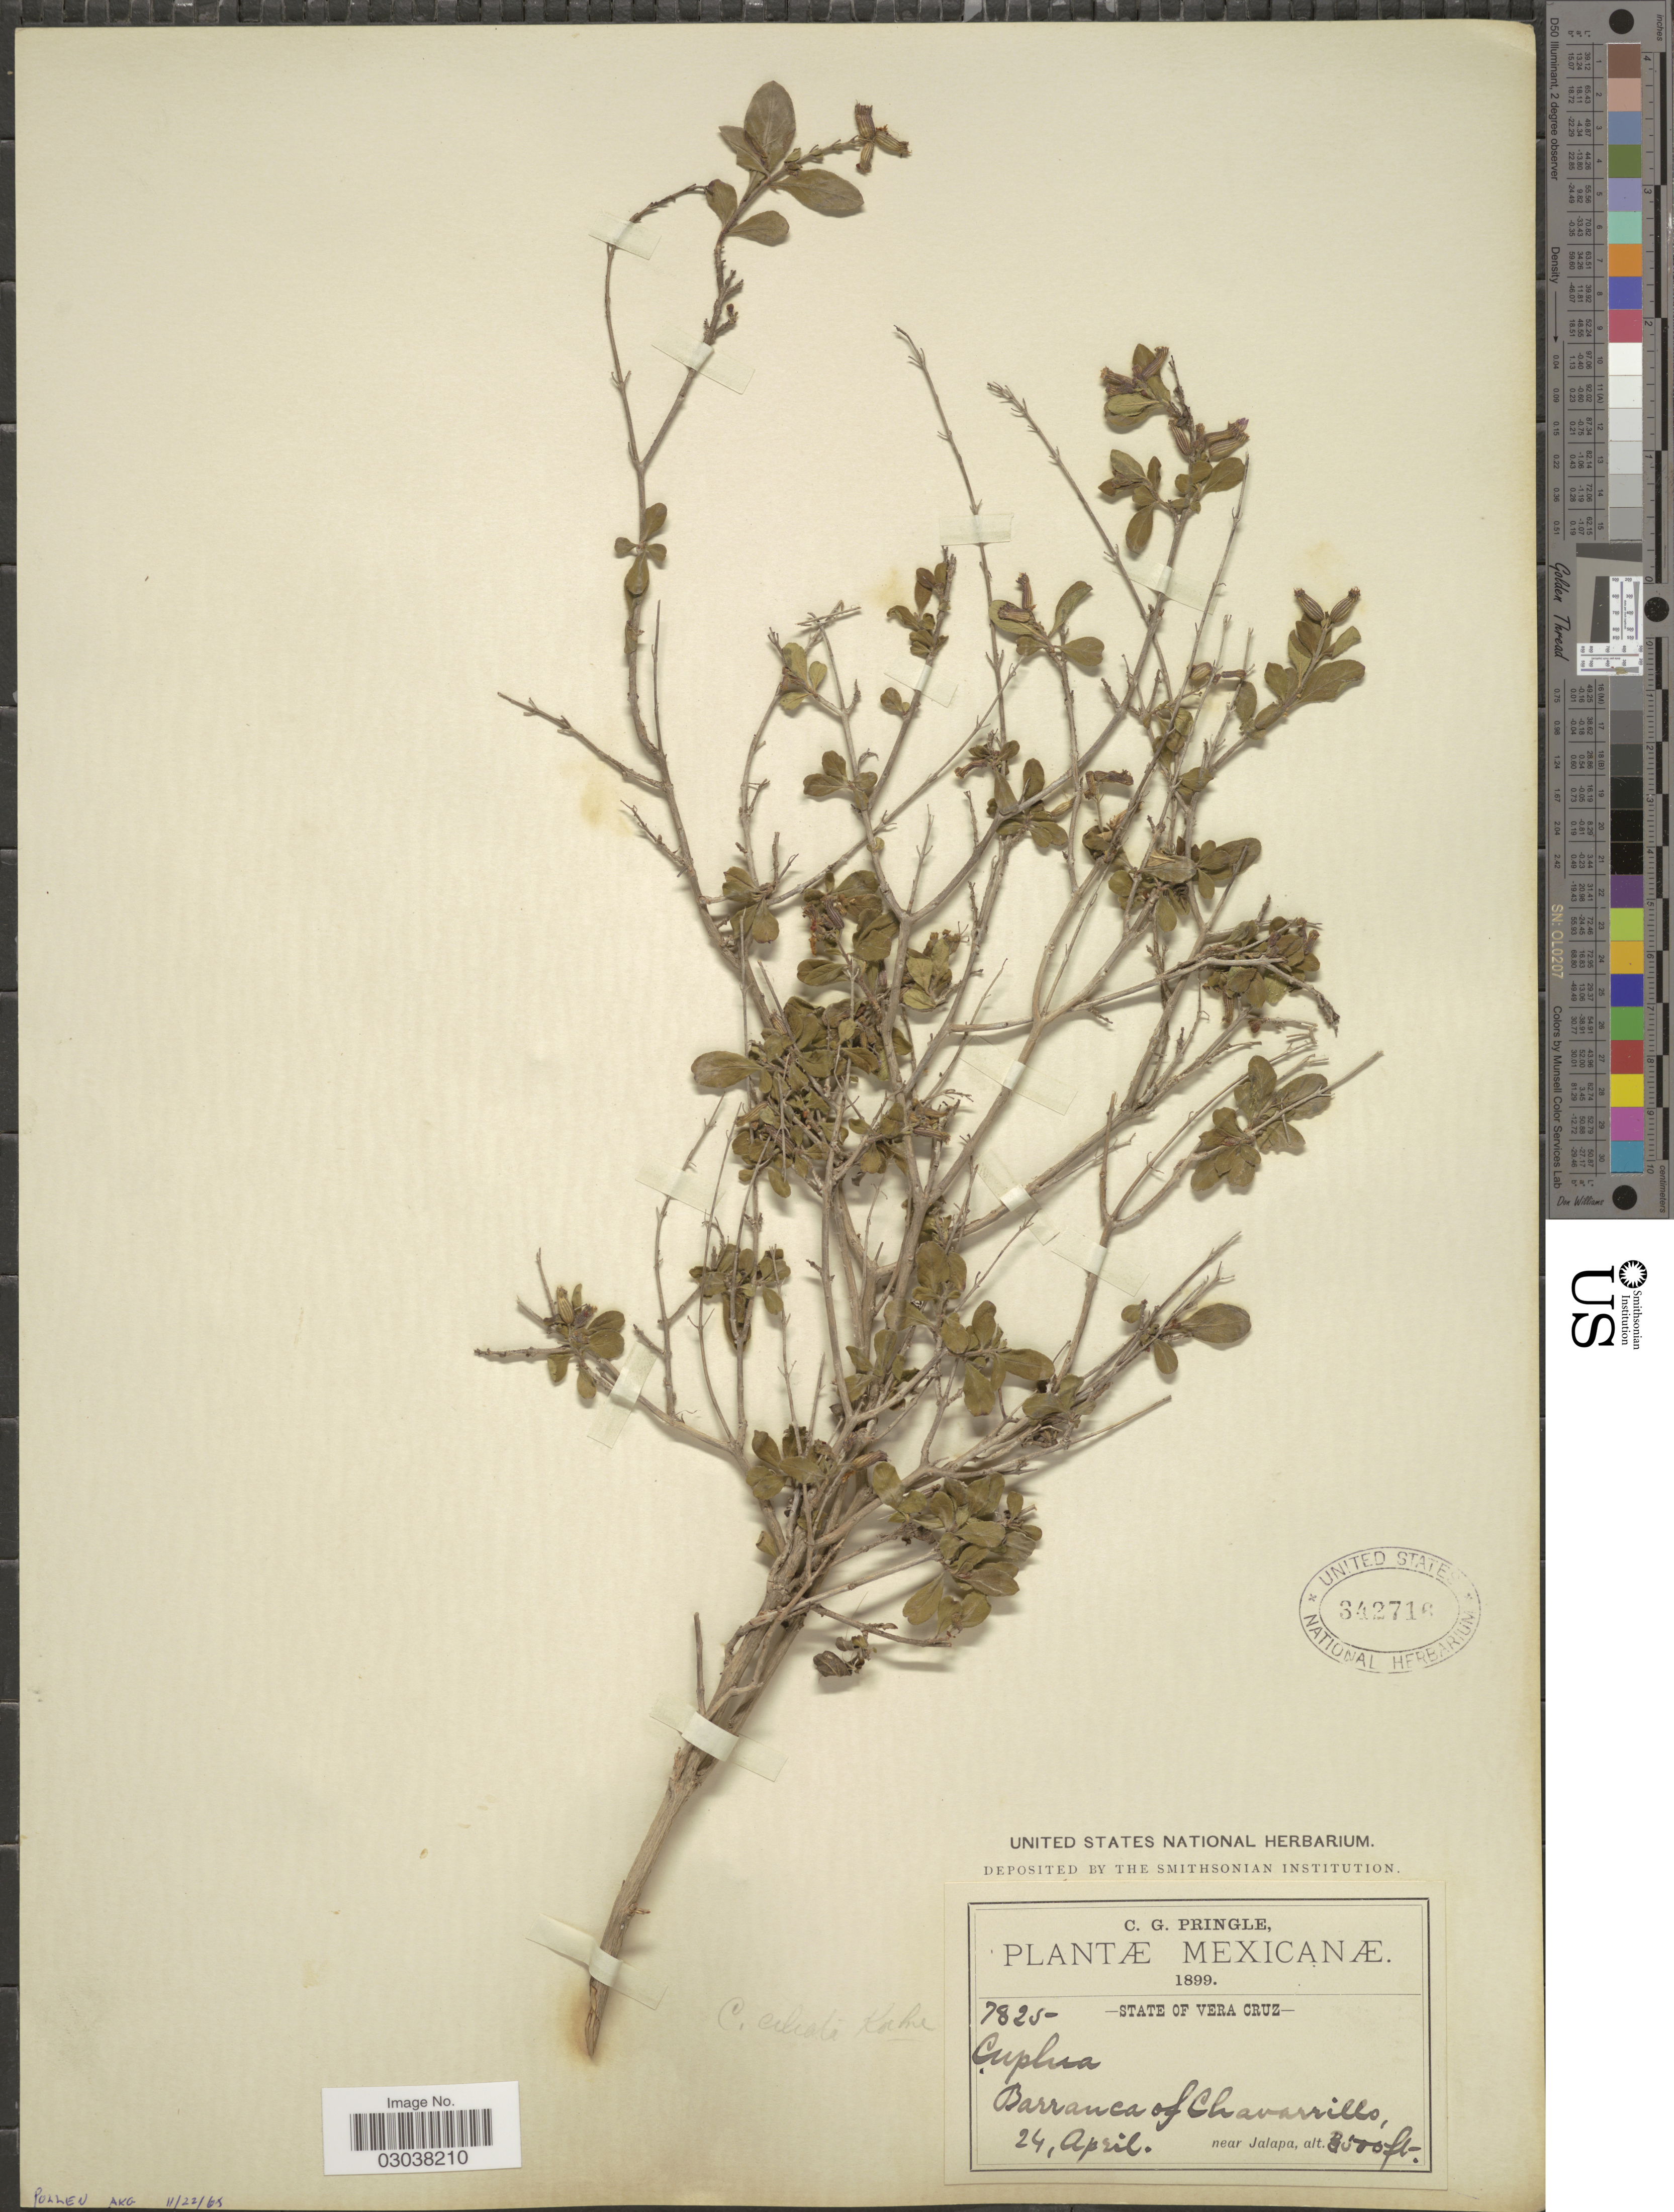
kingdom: Plantae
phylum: Tracheophyta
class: Magnoliopsida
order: Myrtales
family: Lythraceae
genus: Cuphea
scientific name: Cuphea decandra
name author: W.T. Aiton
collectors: C. G. Pringle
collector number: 7825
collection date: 1899-04-24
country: Mexico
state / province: Veracruz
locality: State of Vera Cruz. Barranca of Chavarillo.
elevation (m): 1067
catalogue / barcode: US 342716